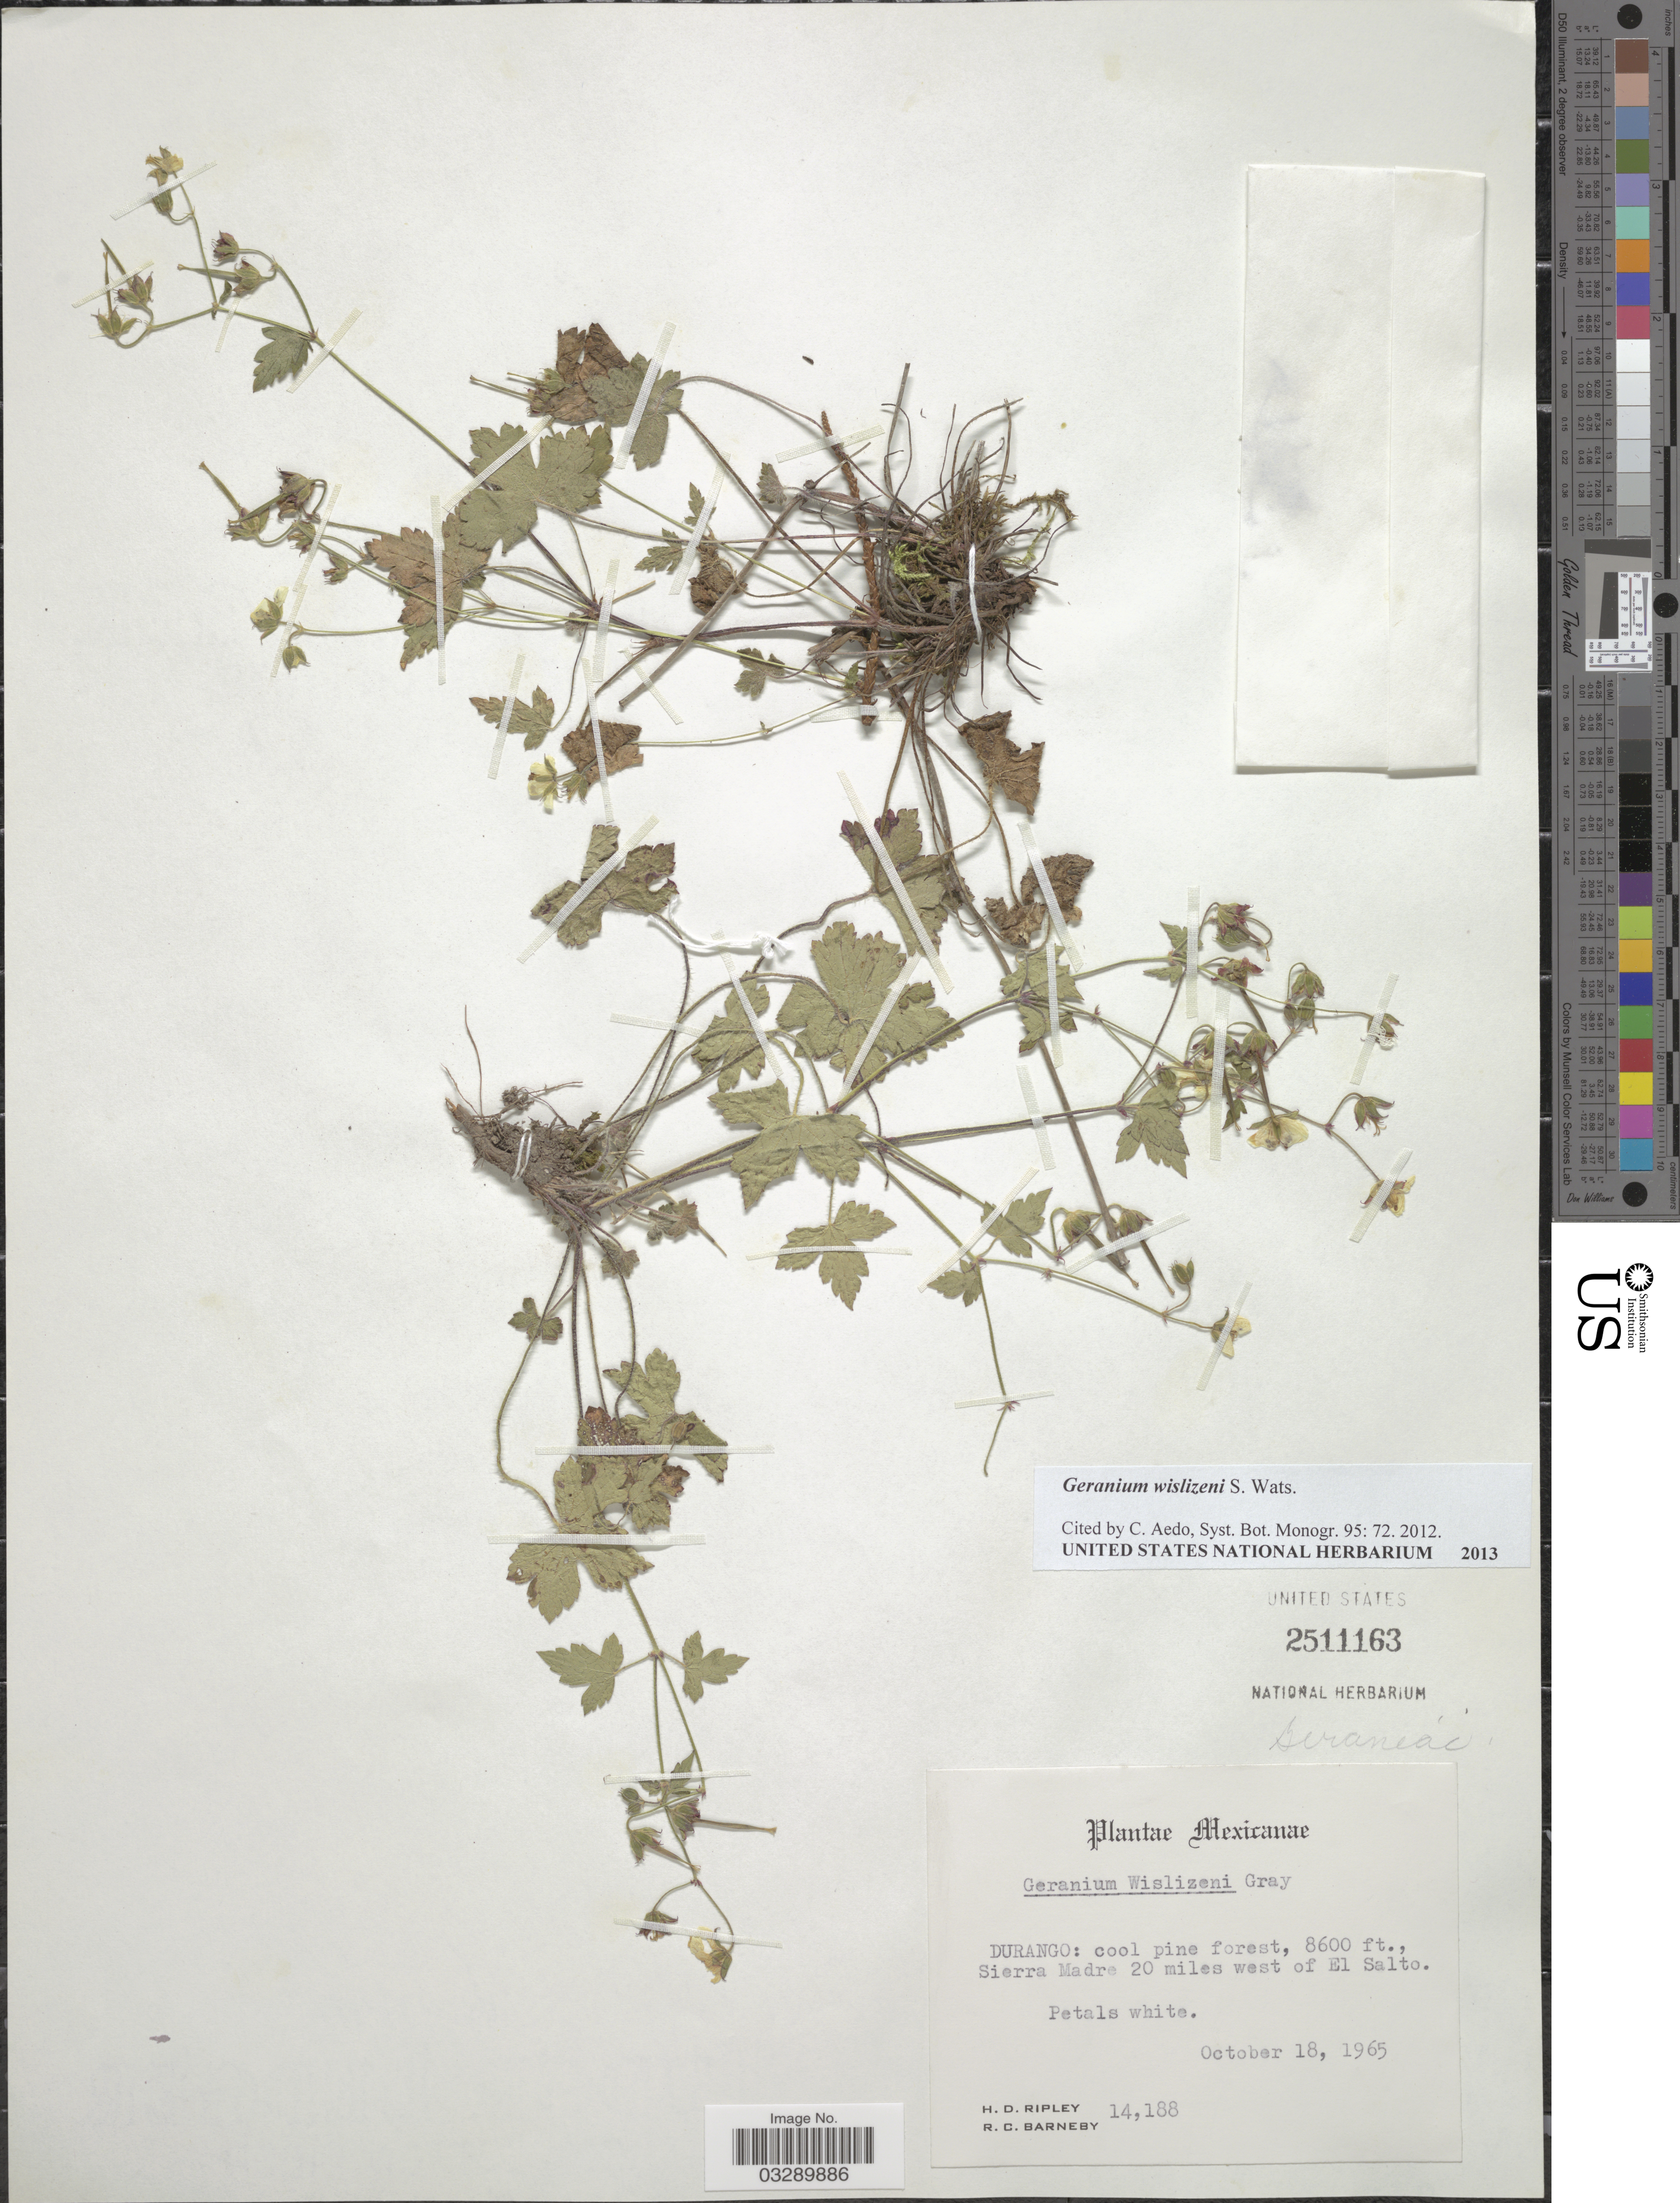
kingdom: Plantae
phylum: Tracheophyta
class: Magnoliopsida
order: Geraniales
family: Geraniaceae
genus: Geranium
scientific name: Geranium wislizeni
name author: S. Watson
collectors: H. Ripley & R. C. Barneby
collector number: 14188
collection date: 1965-10-18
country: Mexico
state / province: Durango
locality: Sierra Madre 20 miles west of El Salto.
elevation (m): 2621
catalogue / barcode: US 2511163